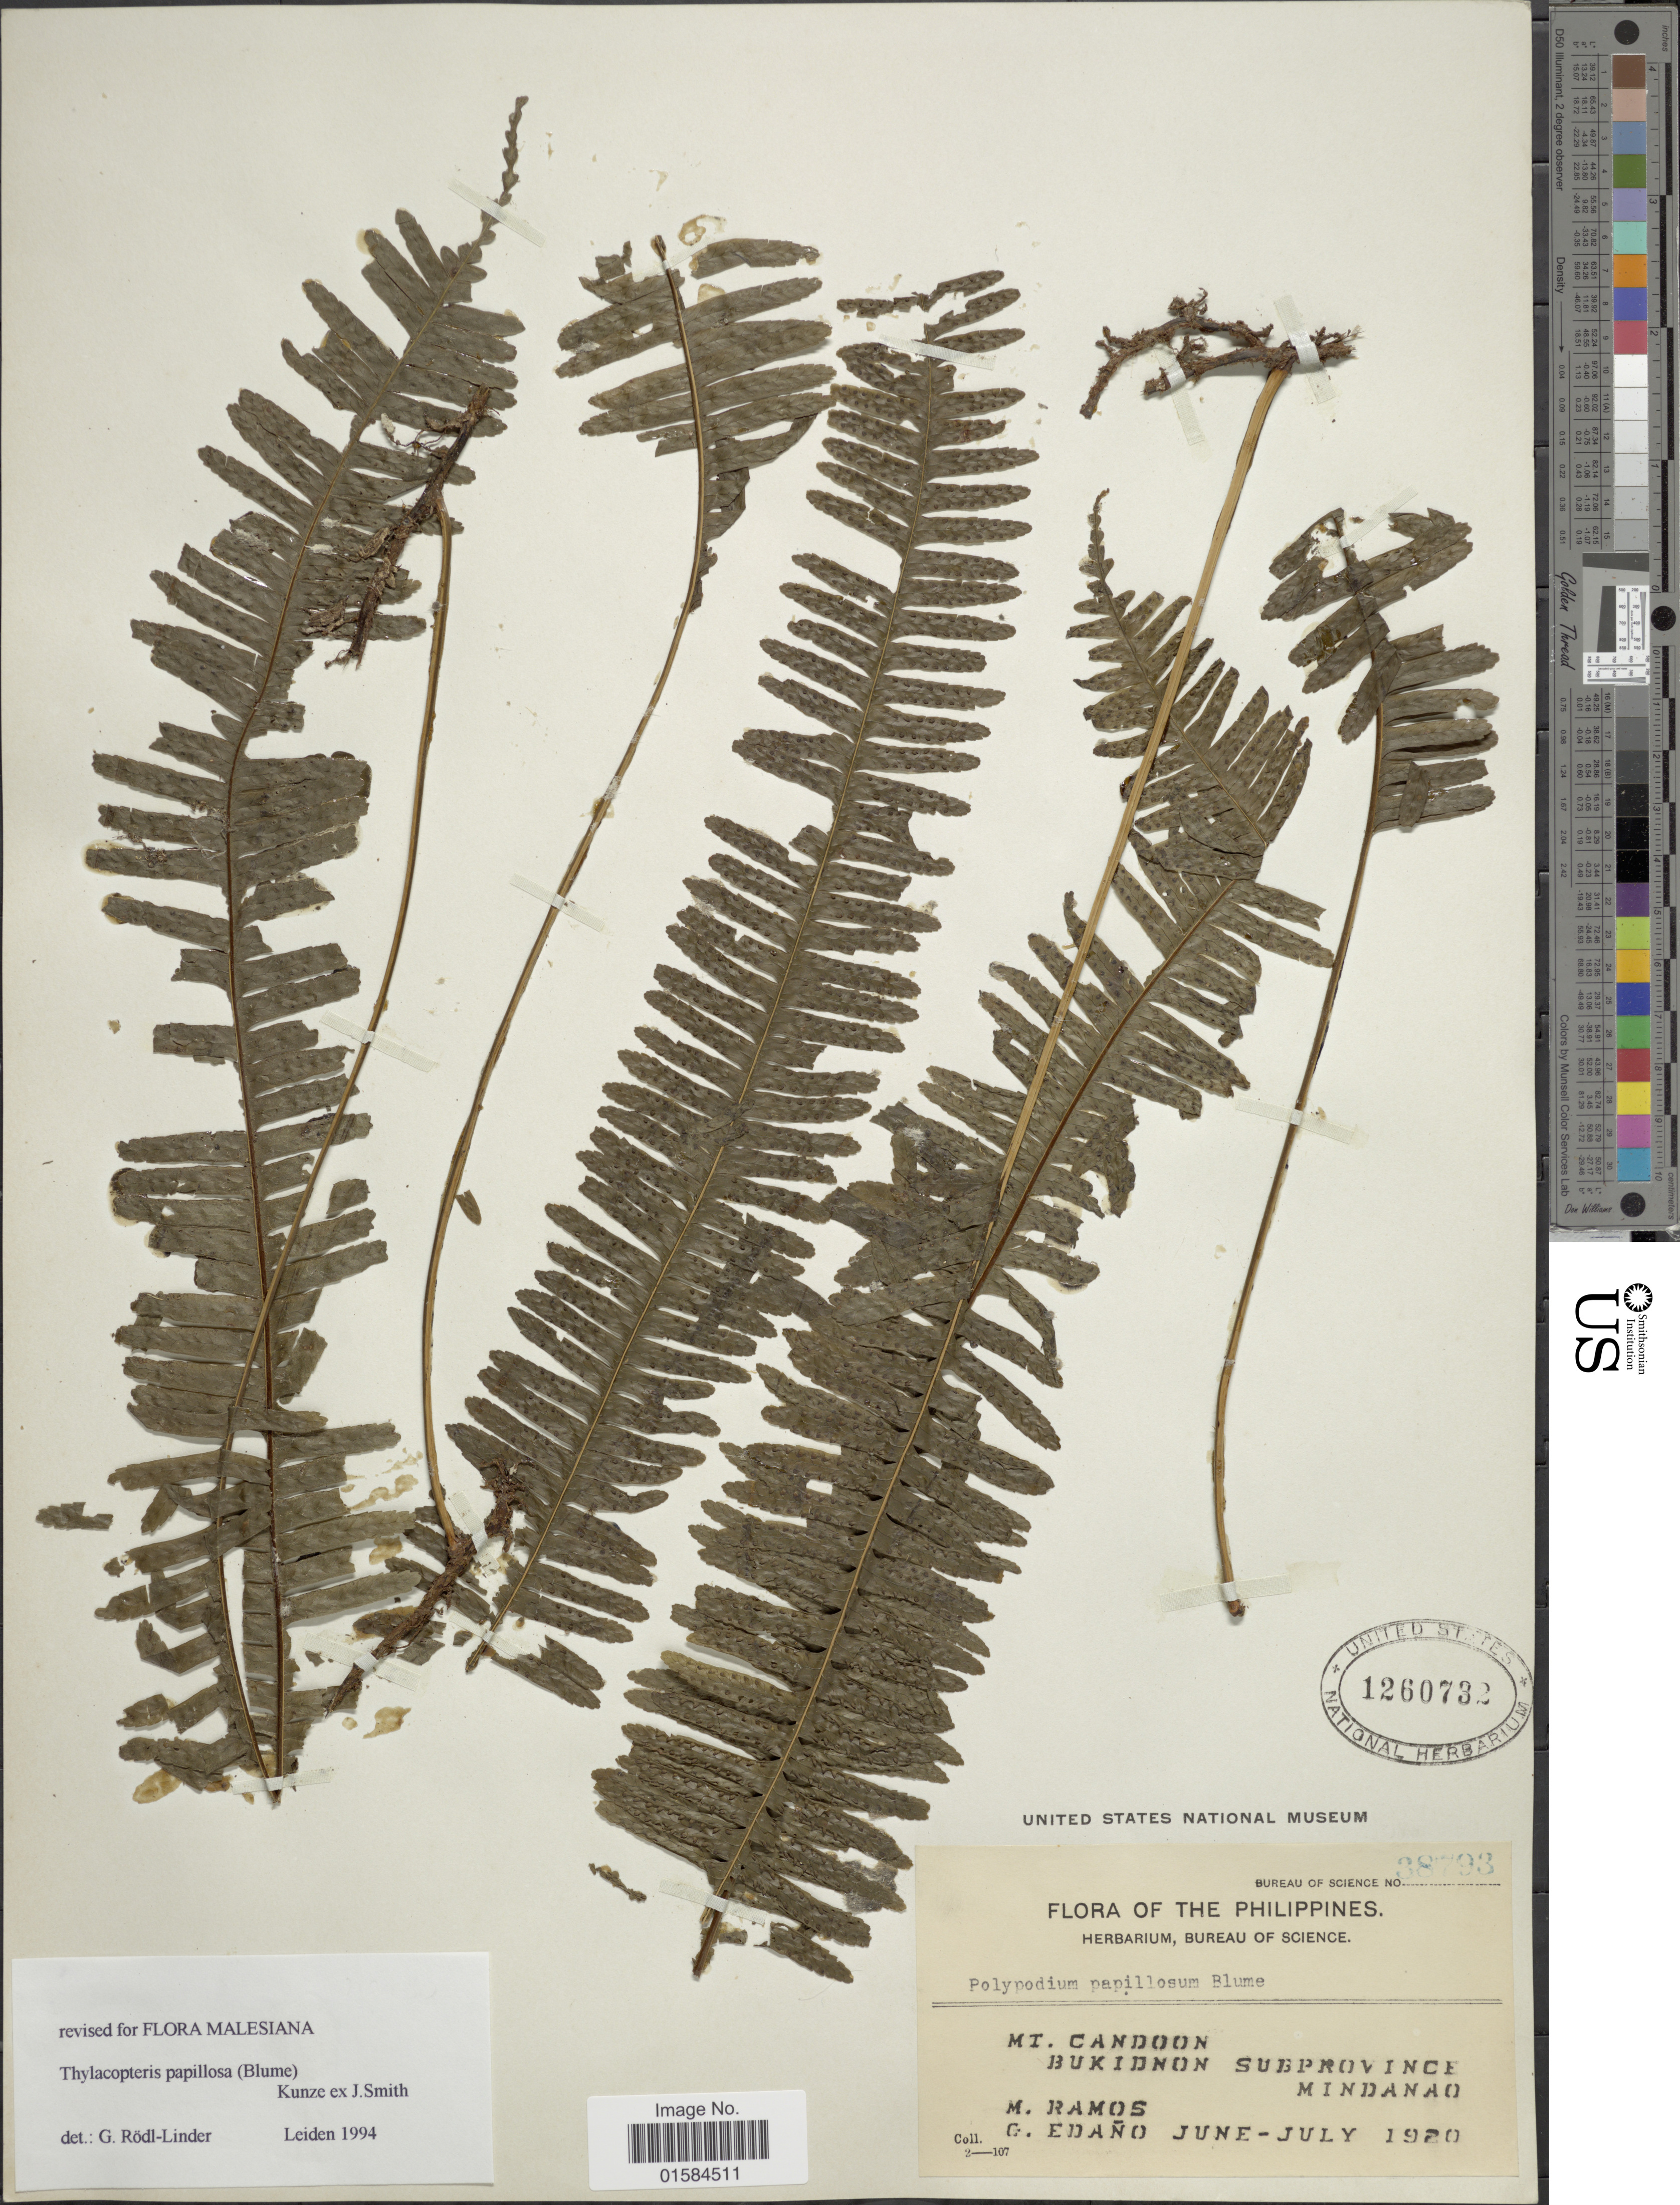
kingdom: Plantae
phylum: Tracheophyta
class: Polypodiopsida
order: Polypodiales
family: Polypodiaceae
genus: Thylacopteris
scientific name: Thylacopteris papillosa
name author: (Blume) Kunze ex J. Sm.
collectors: M. Ramos & G. Edaño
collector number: Bureau of Science 38793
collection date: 1920-06/1920-07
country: Philippines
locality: Mt. Candoon, Bukidnon Subprovince, Mindanao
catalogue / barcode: US 1260732